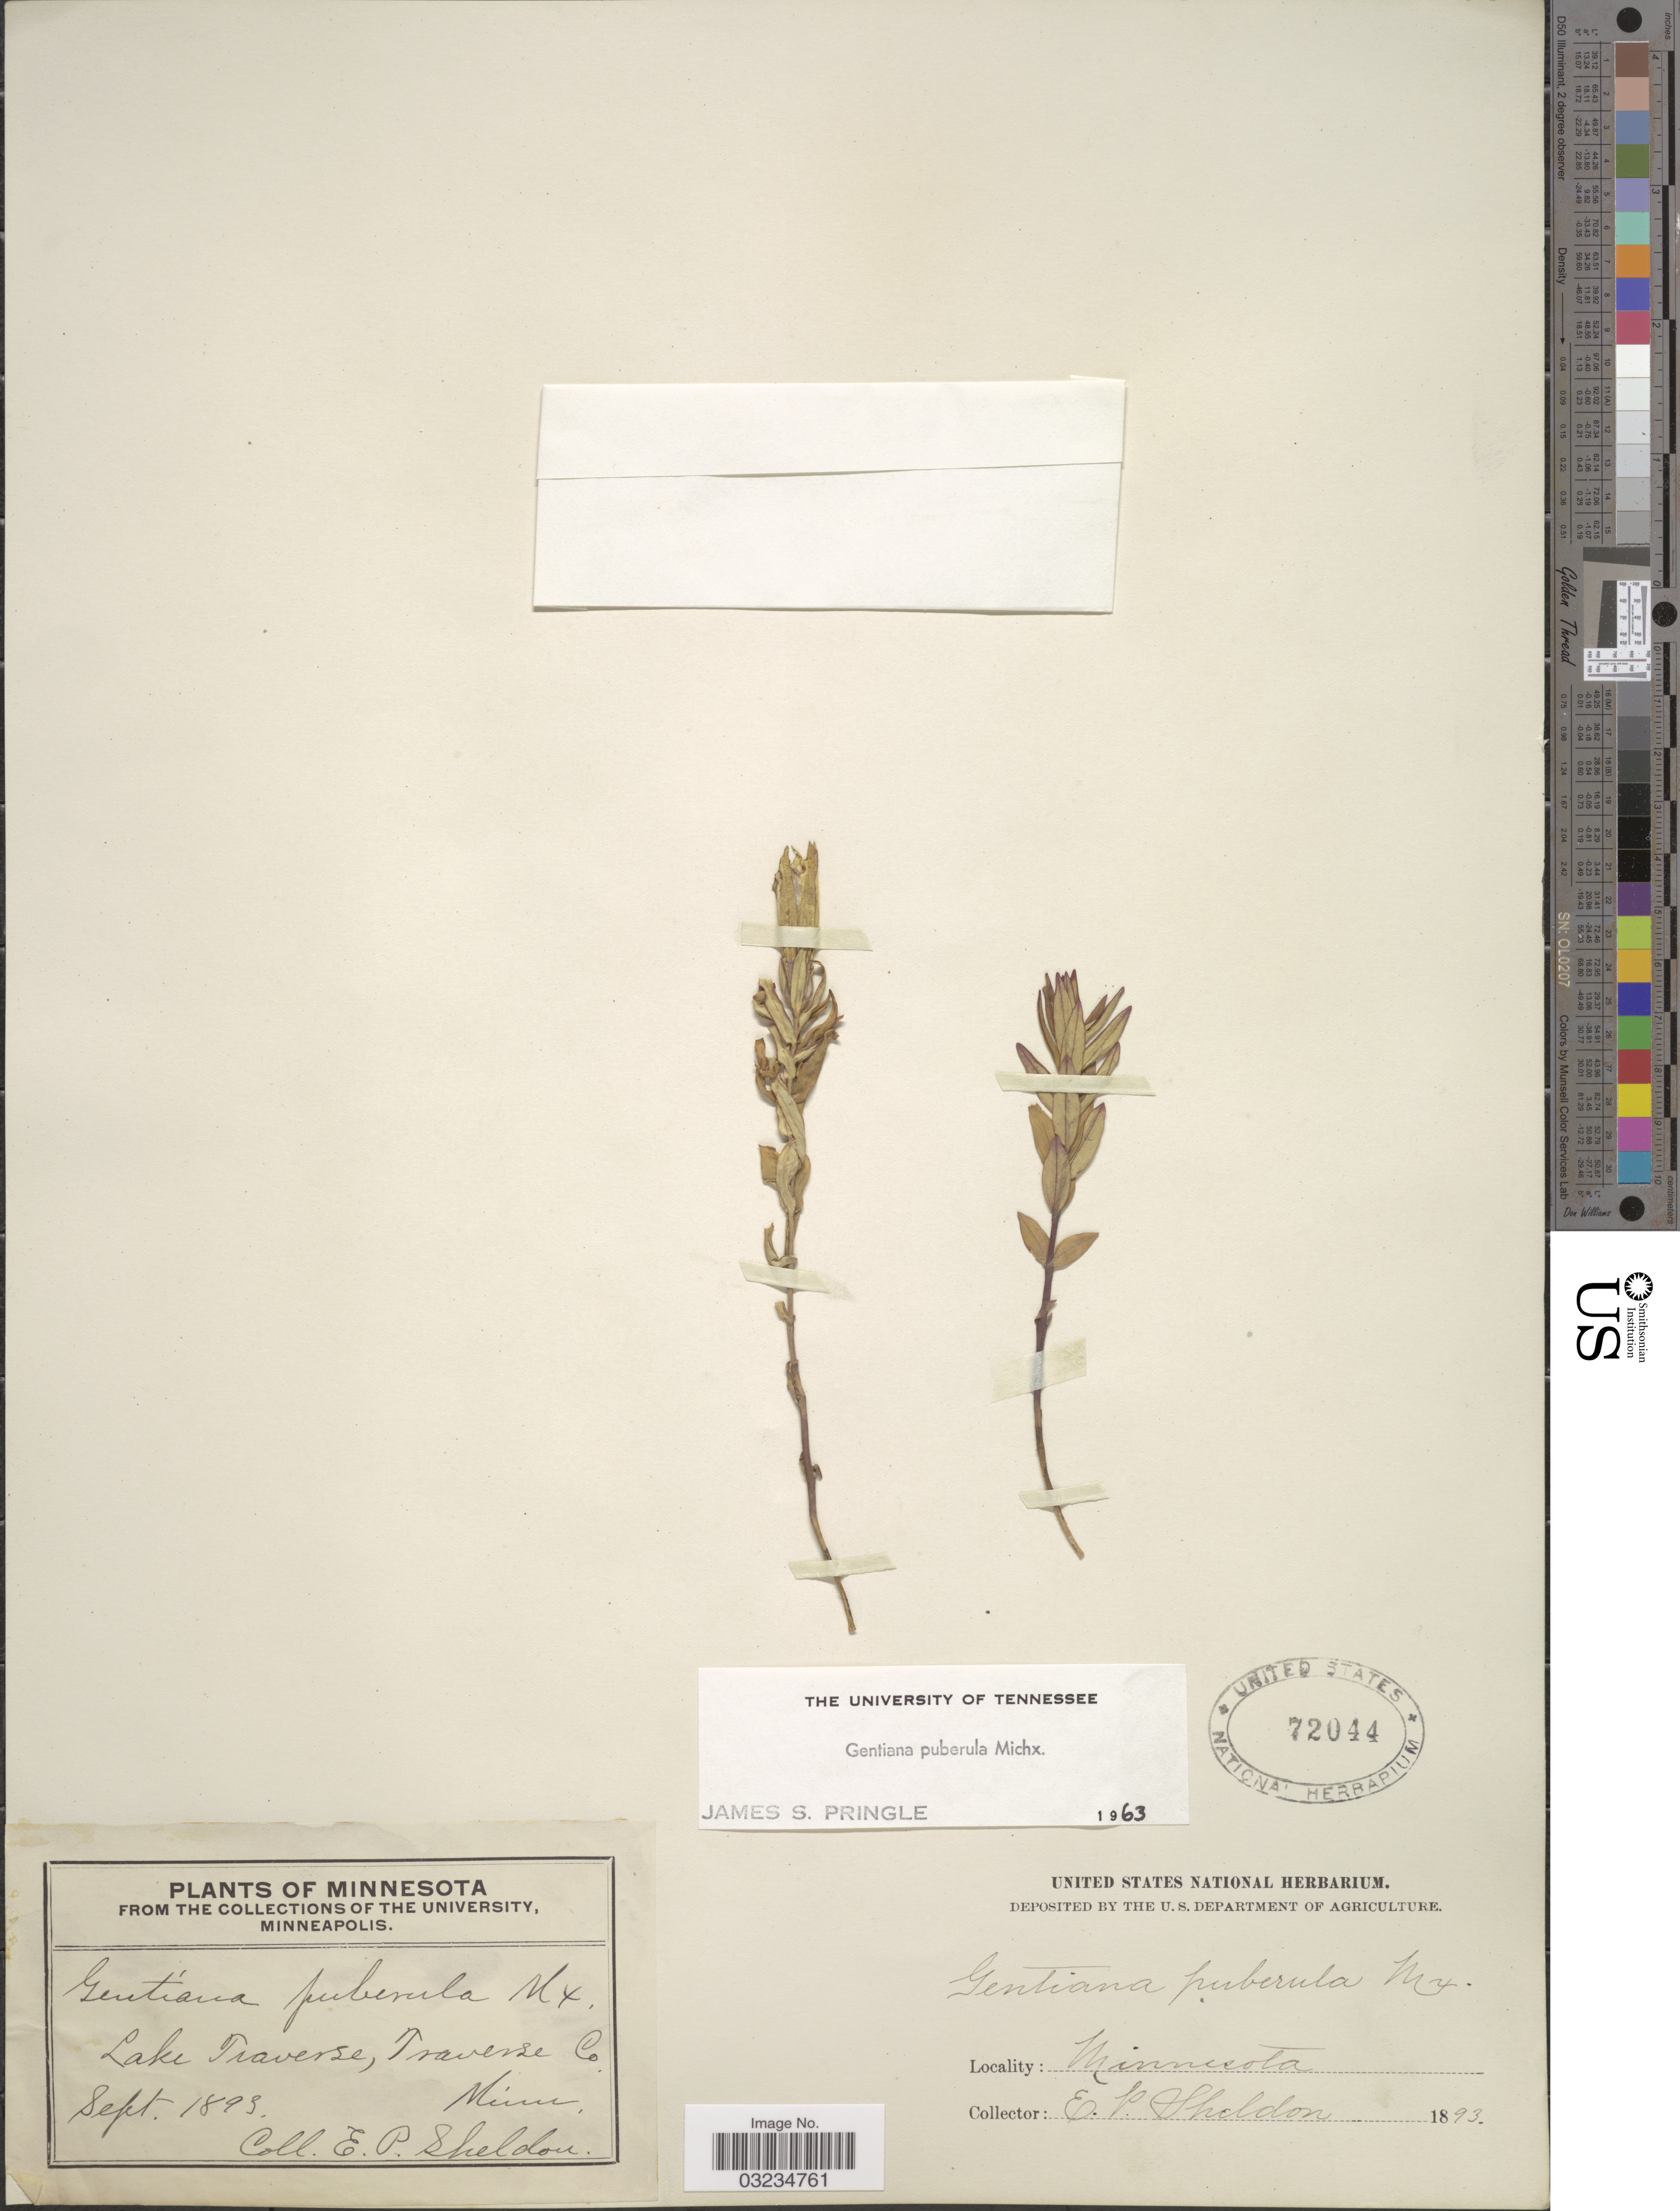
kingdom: Plantae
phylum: Tracheophyta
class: Magnoliopsida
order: Gentianales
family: Gentianaceae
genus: Gentiana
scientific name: Gentiana puberula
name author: Michx.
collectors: E. P. Sheldon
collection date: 1893-09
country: United States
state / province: Minnesota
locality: Lake Traverse, Traverse Co.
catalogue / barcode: US 72044